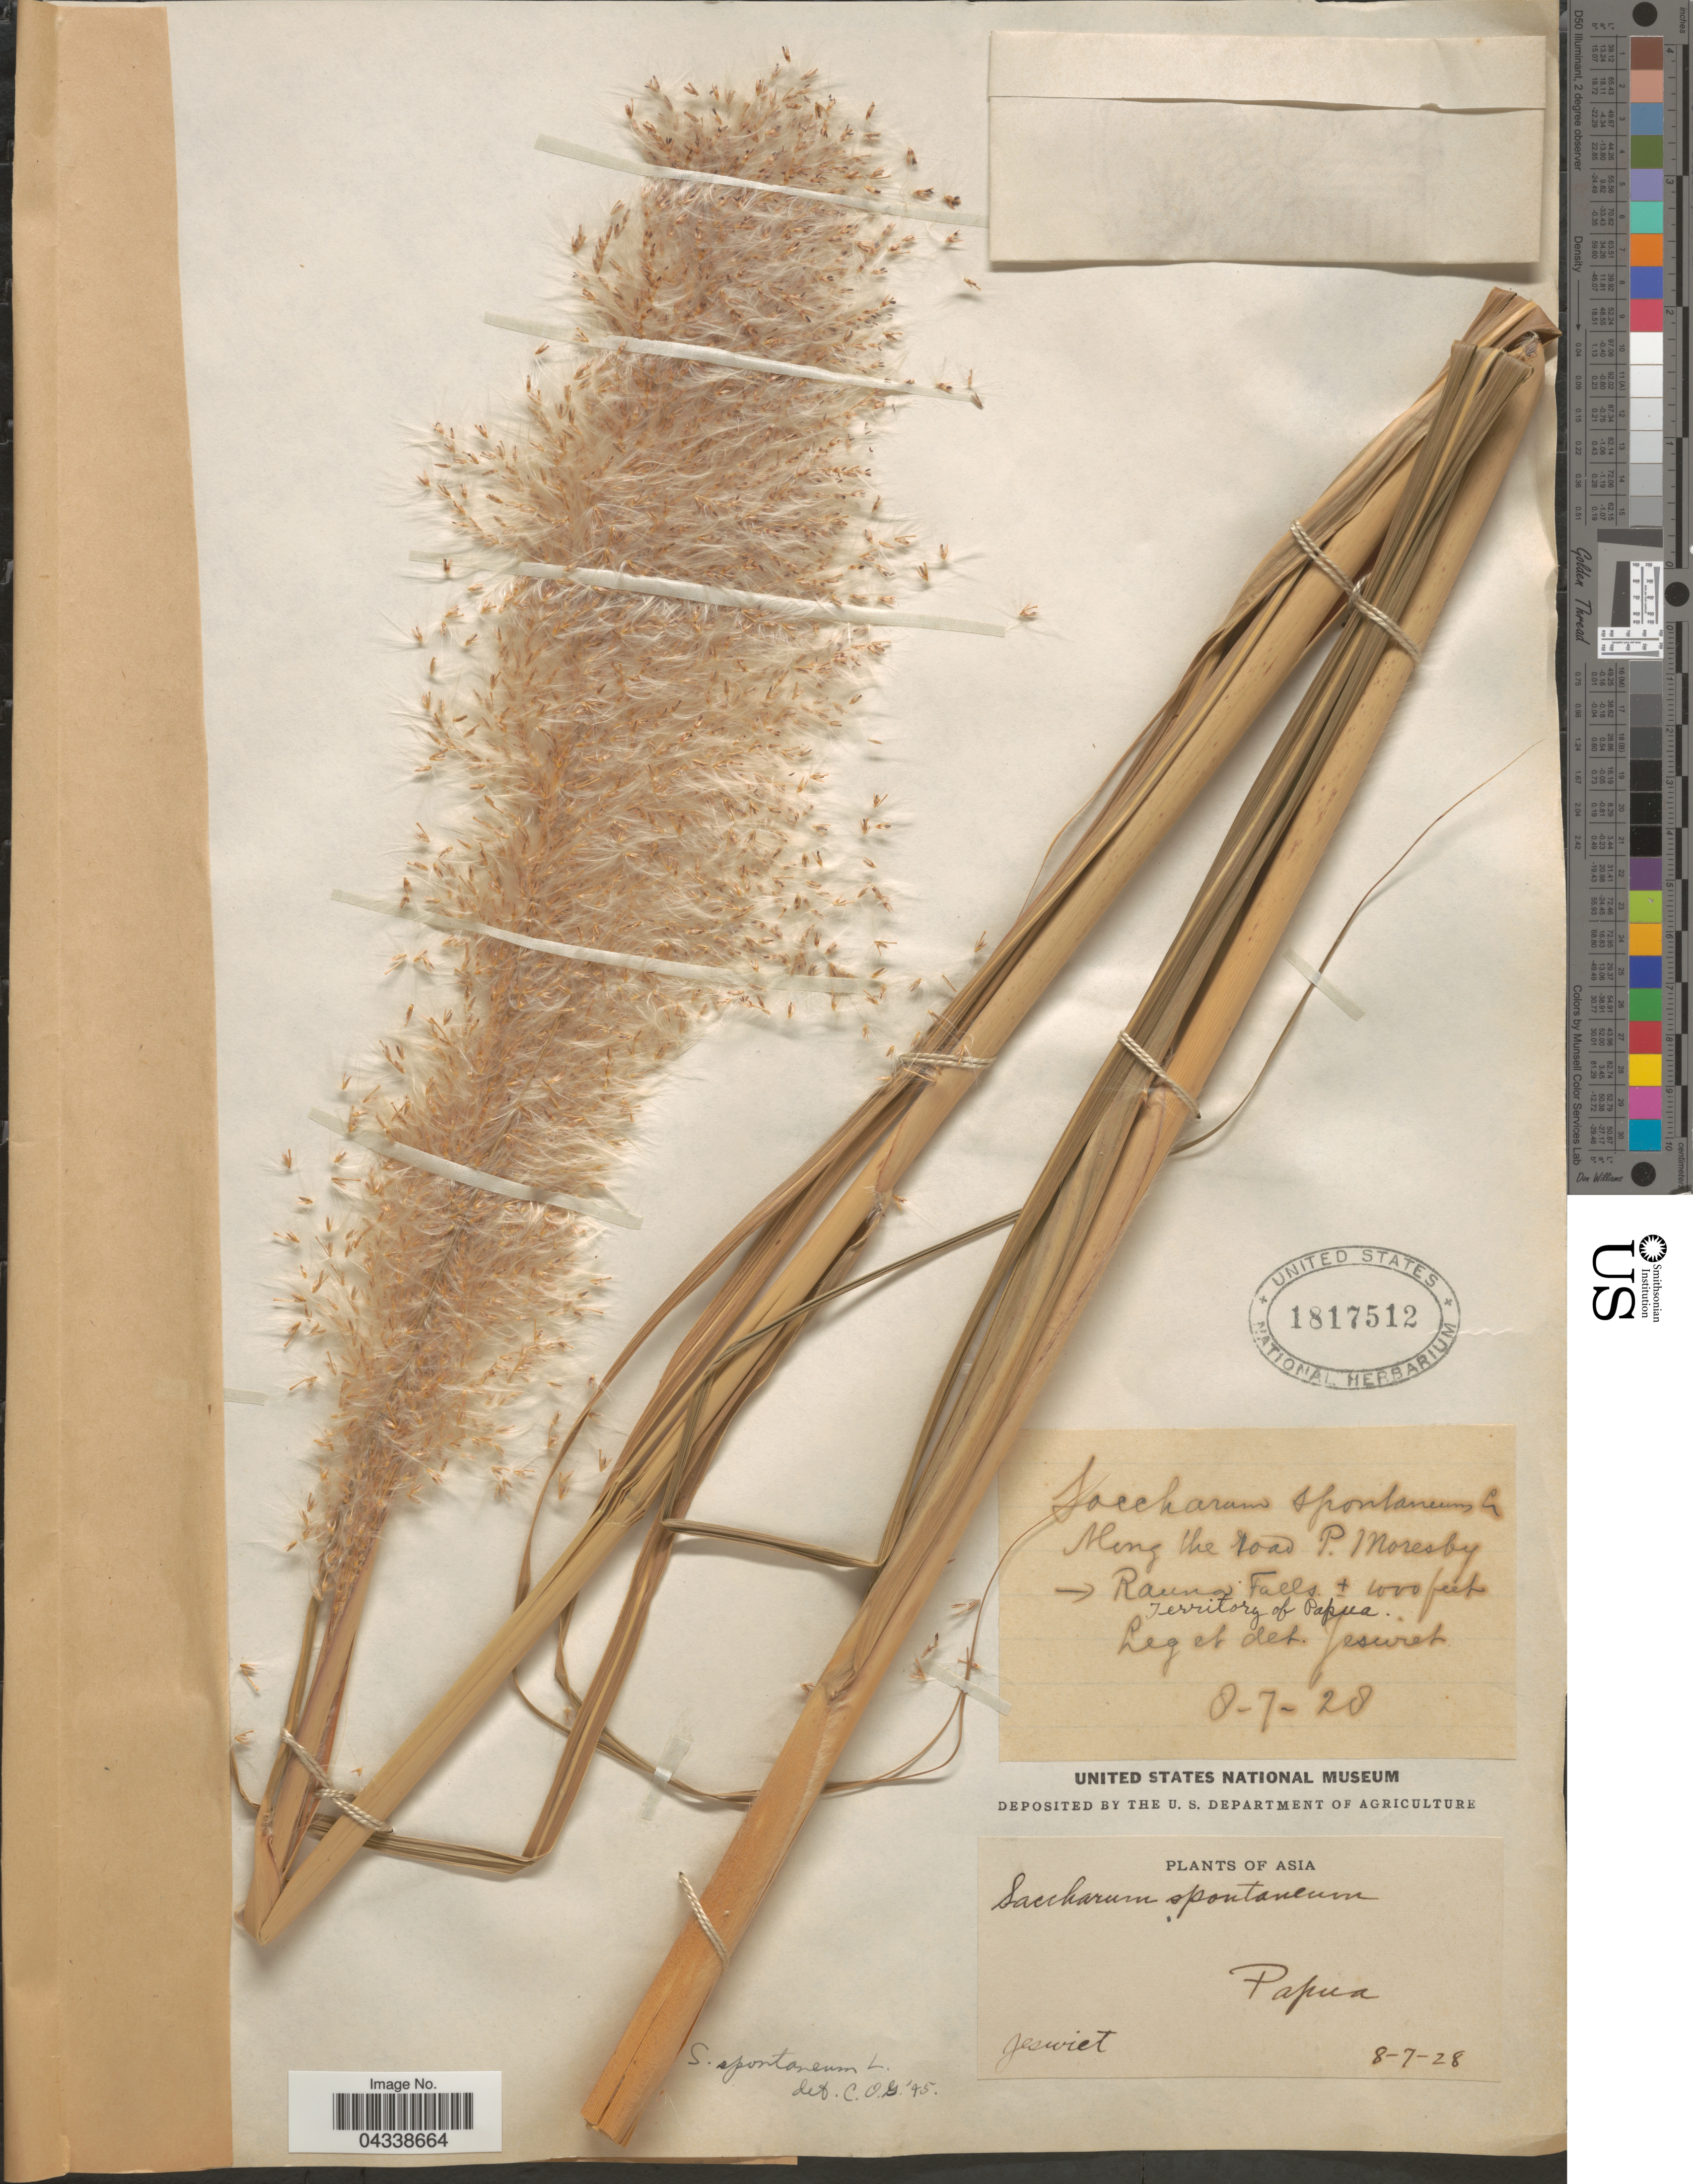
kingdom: Plantae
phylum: Tracheophyta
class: Liliopsida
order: Poales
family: Poaceae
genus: Saccharum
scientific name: Saccharum spontaneum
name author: L.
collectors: Jeswiet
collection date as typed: Transcribed d/m/y: 8/7/28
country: Papua New Guinea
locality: Along the road P. Moresby. Rauna Falls.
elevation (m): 305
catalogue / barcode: US 1817512